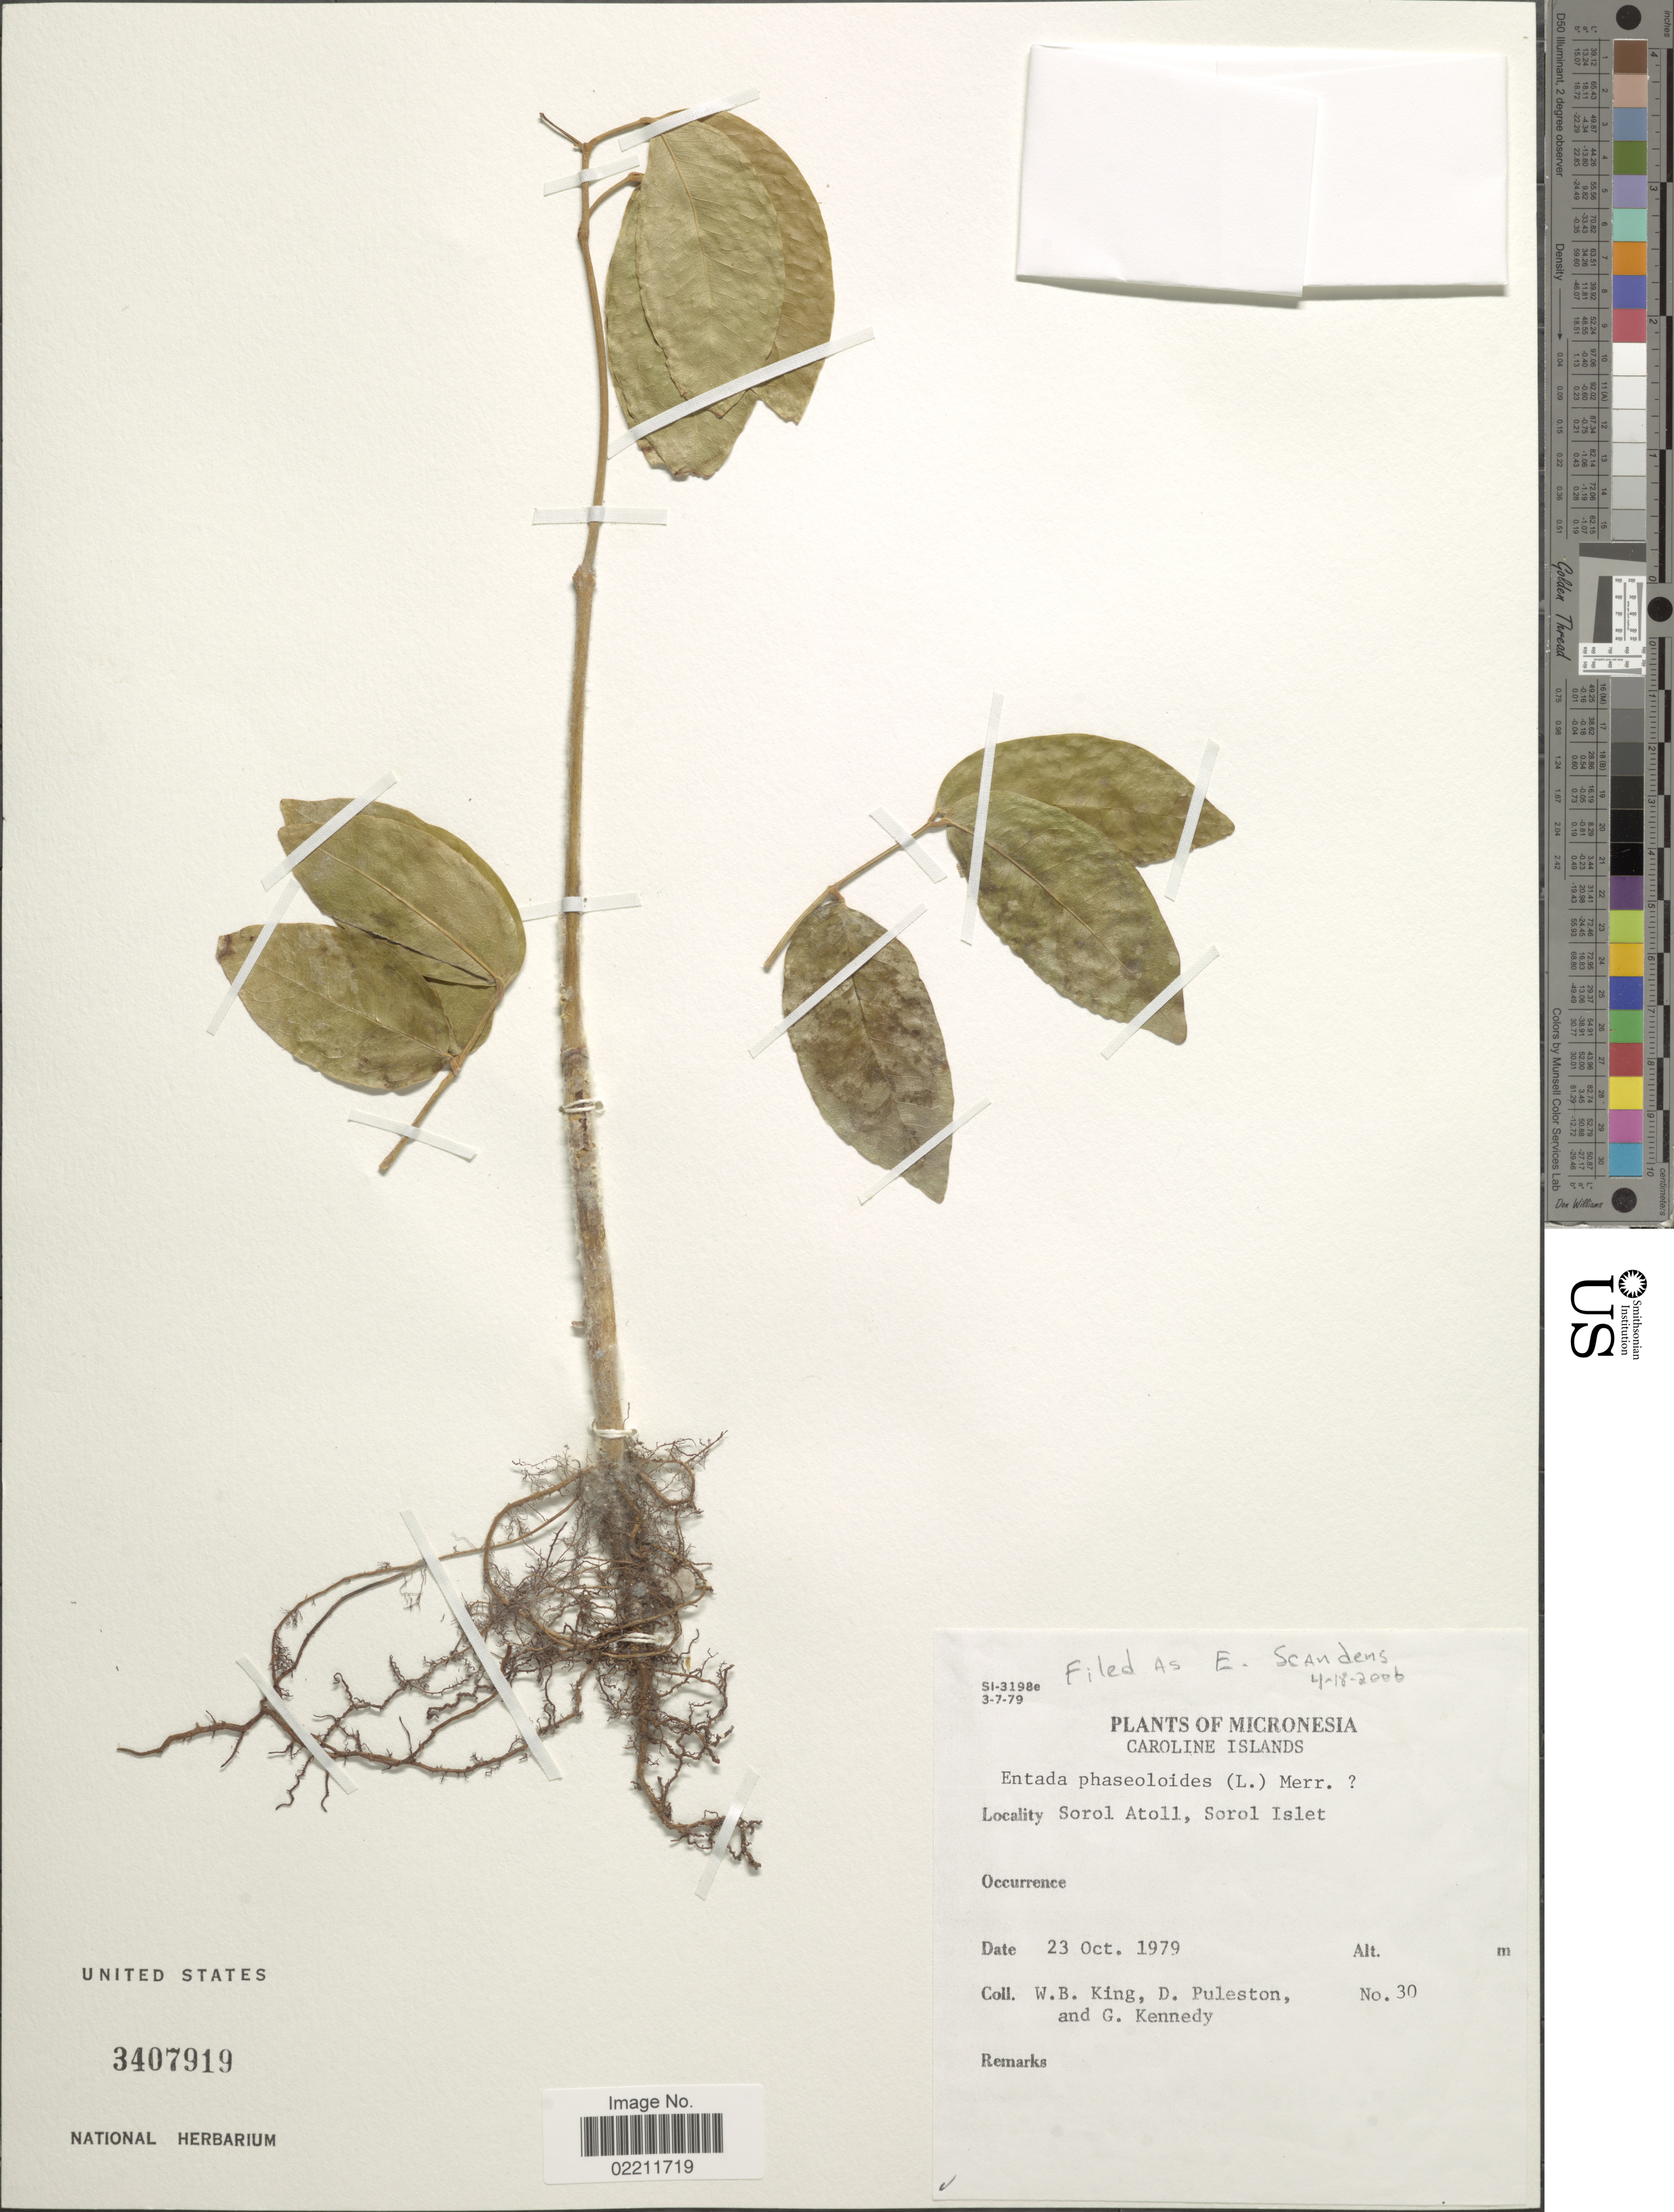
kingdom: Plantae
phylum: Tracheophyta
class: Magnoliopsida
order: Fabales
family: Fabaceae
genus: Entada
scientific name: Entada phaseoloides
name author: (L.) Merr.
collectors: W. B. King, D. Puleston & G. Kennedy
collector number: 30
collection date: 1979-10-23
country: Micronesia, Federated States of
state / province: Yap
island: Sorol Atoll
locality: Micronesia, Caroline Islands Soro Atoll, Sorol Islet.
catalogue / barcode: US 3407919